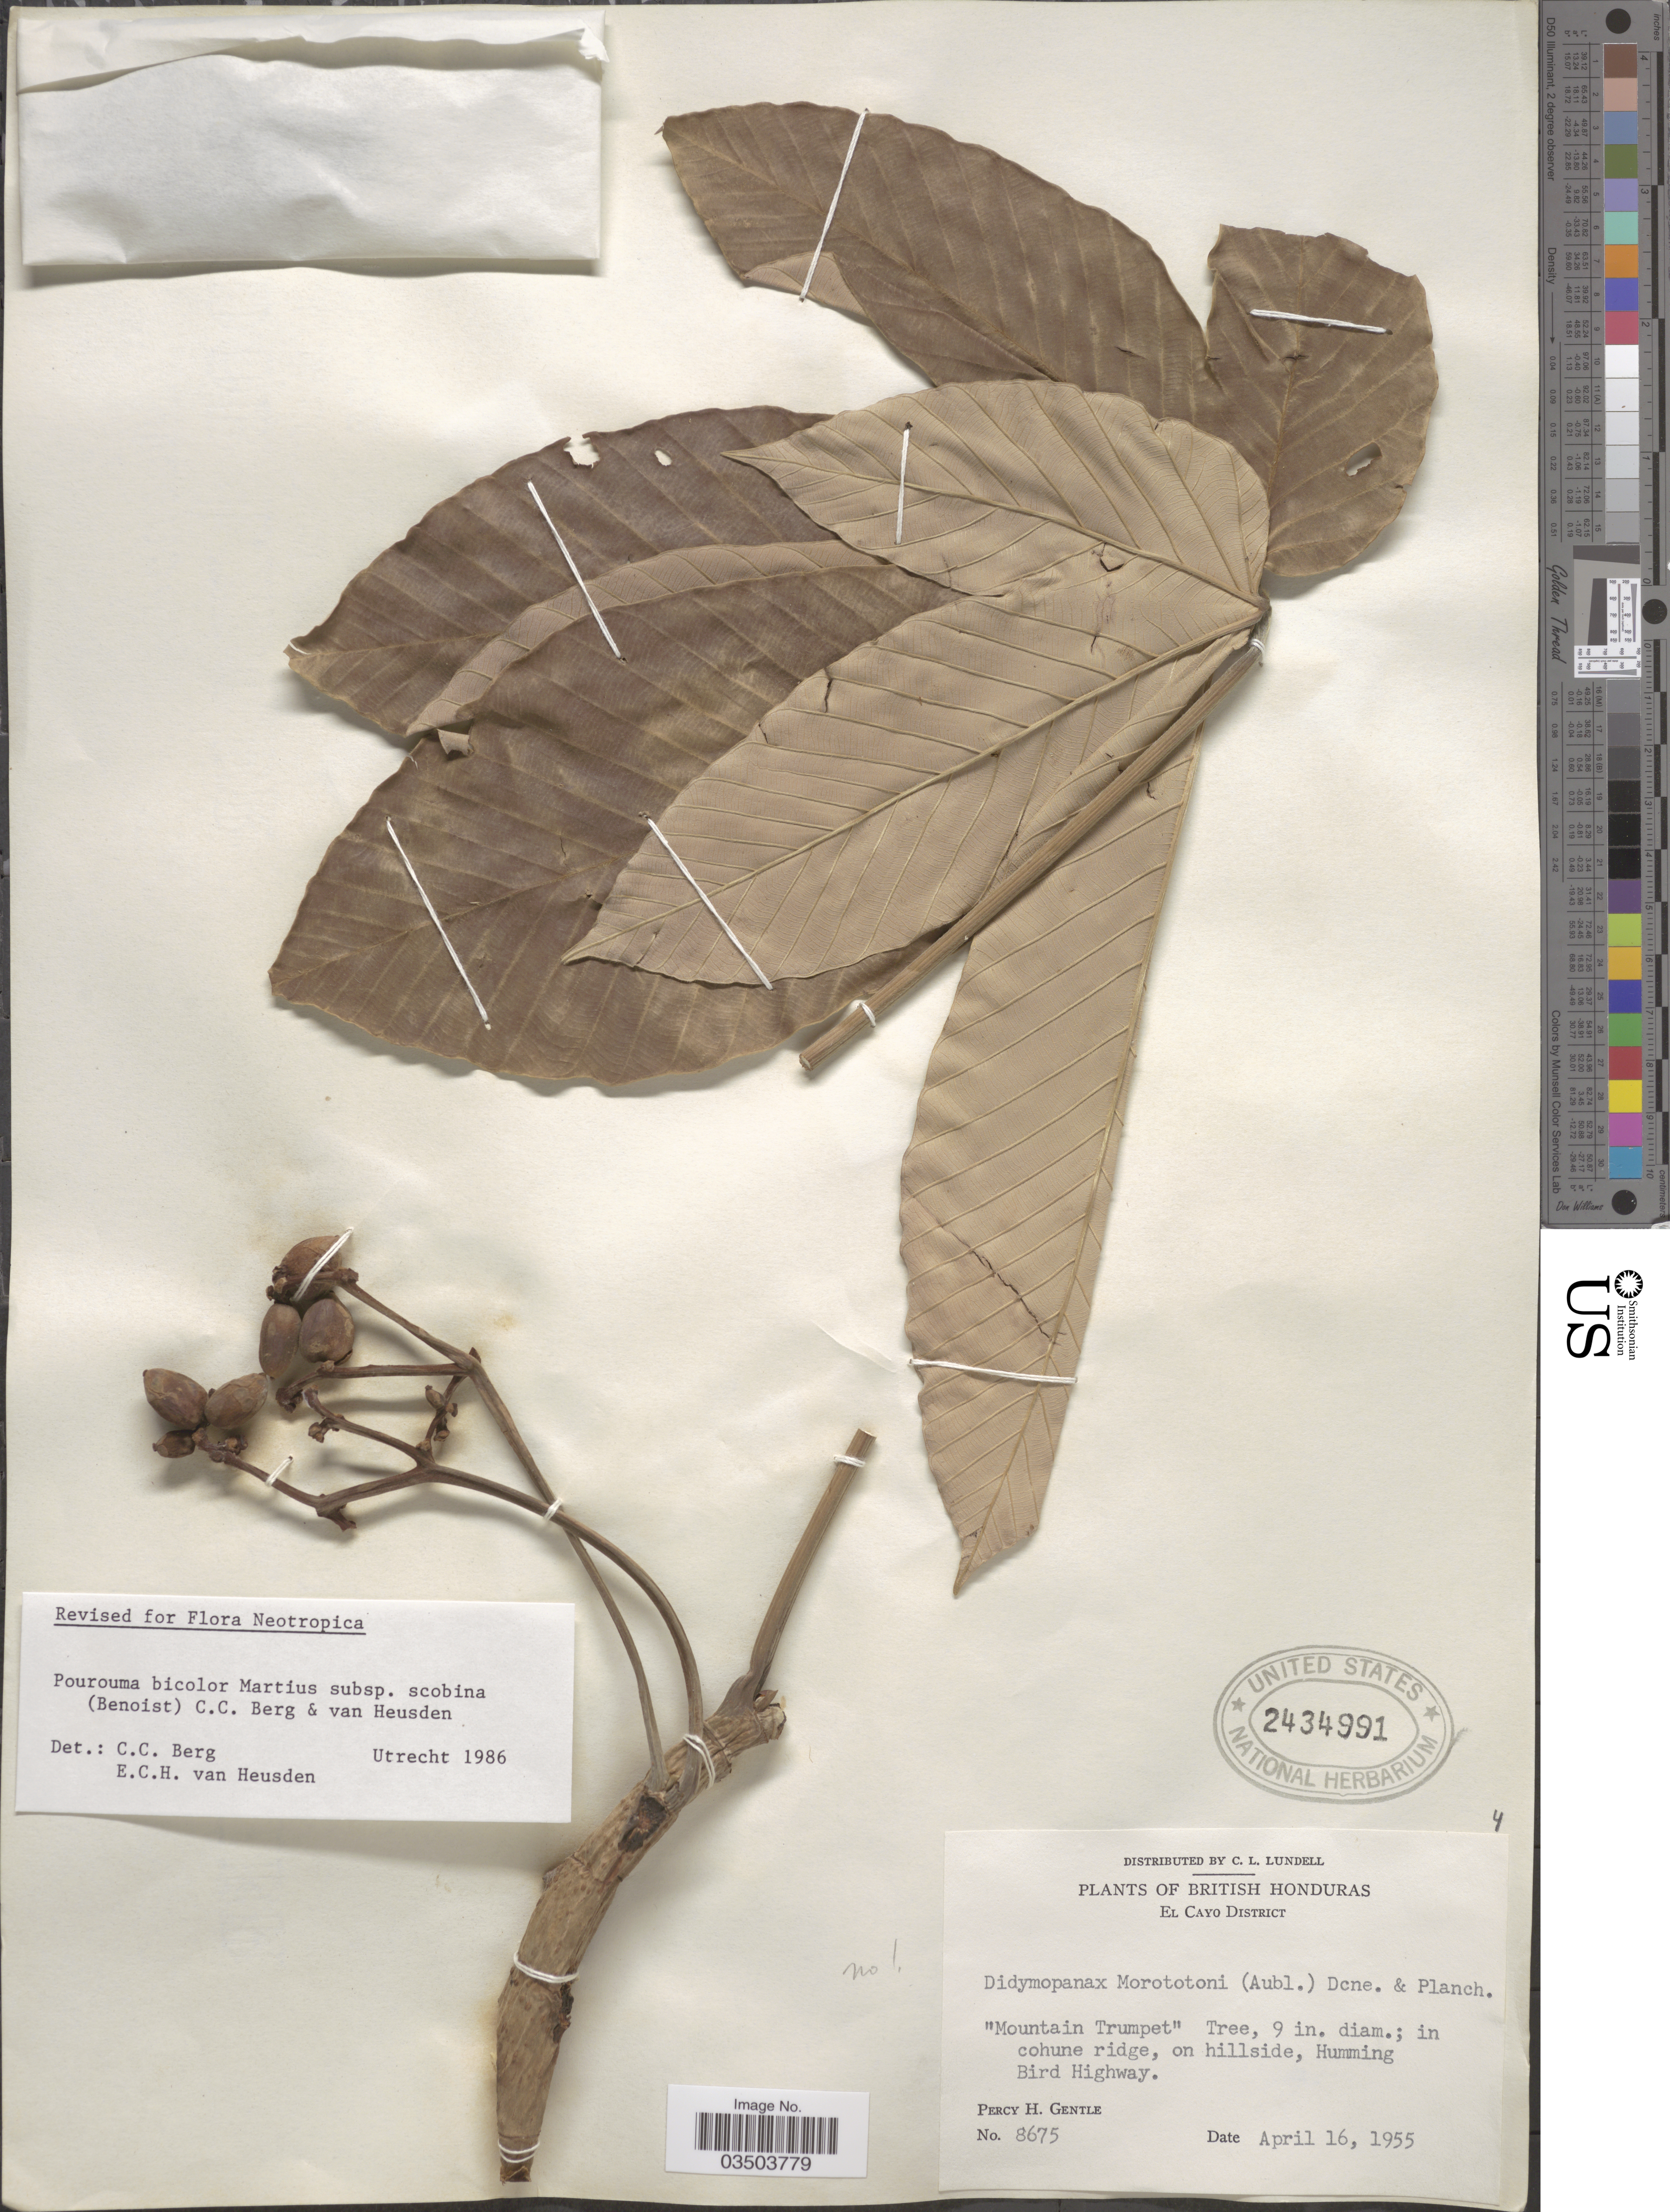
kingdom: Plantae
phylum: Tracheophyta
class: Magnoliopsida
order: Rosales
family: Urticaceae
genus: Pourouma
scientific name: Pourouma bicolor subsp. scobina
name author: (Benoist) C.C. Berg & Heusden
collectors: P. H. Gentle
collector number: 8675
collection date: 1955-04-16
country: Belize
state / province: Cayo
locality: British Honduras. El Cayo District. "Mountain Trumpet". In cohune ridge, on hillside, Humming Bird Highway.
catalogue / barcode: US 2434991